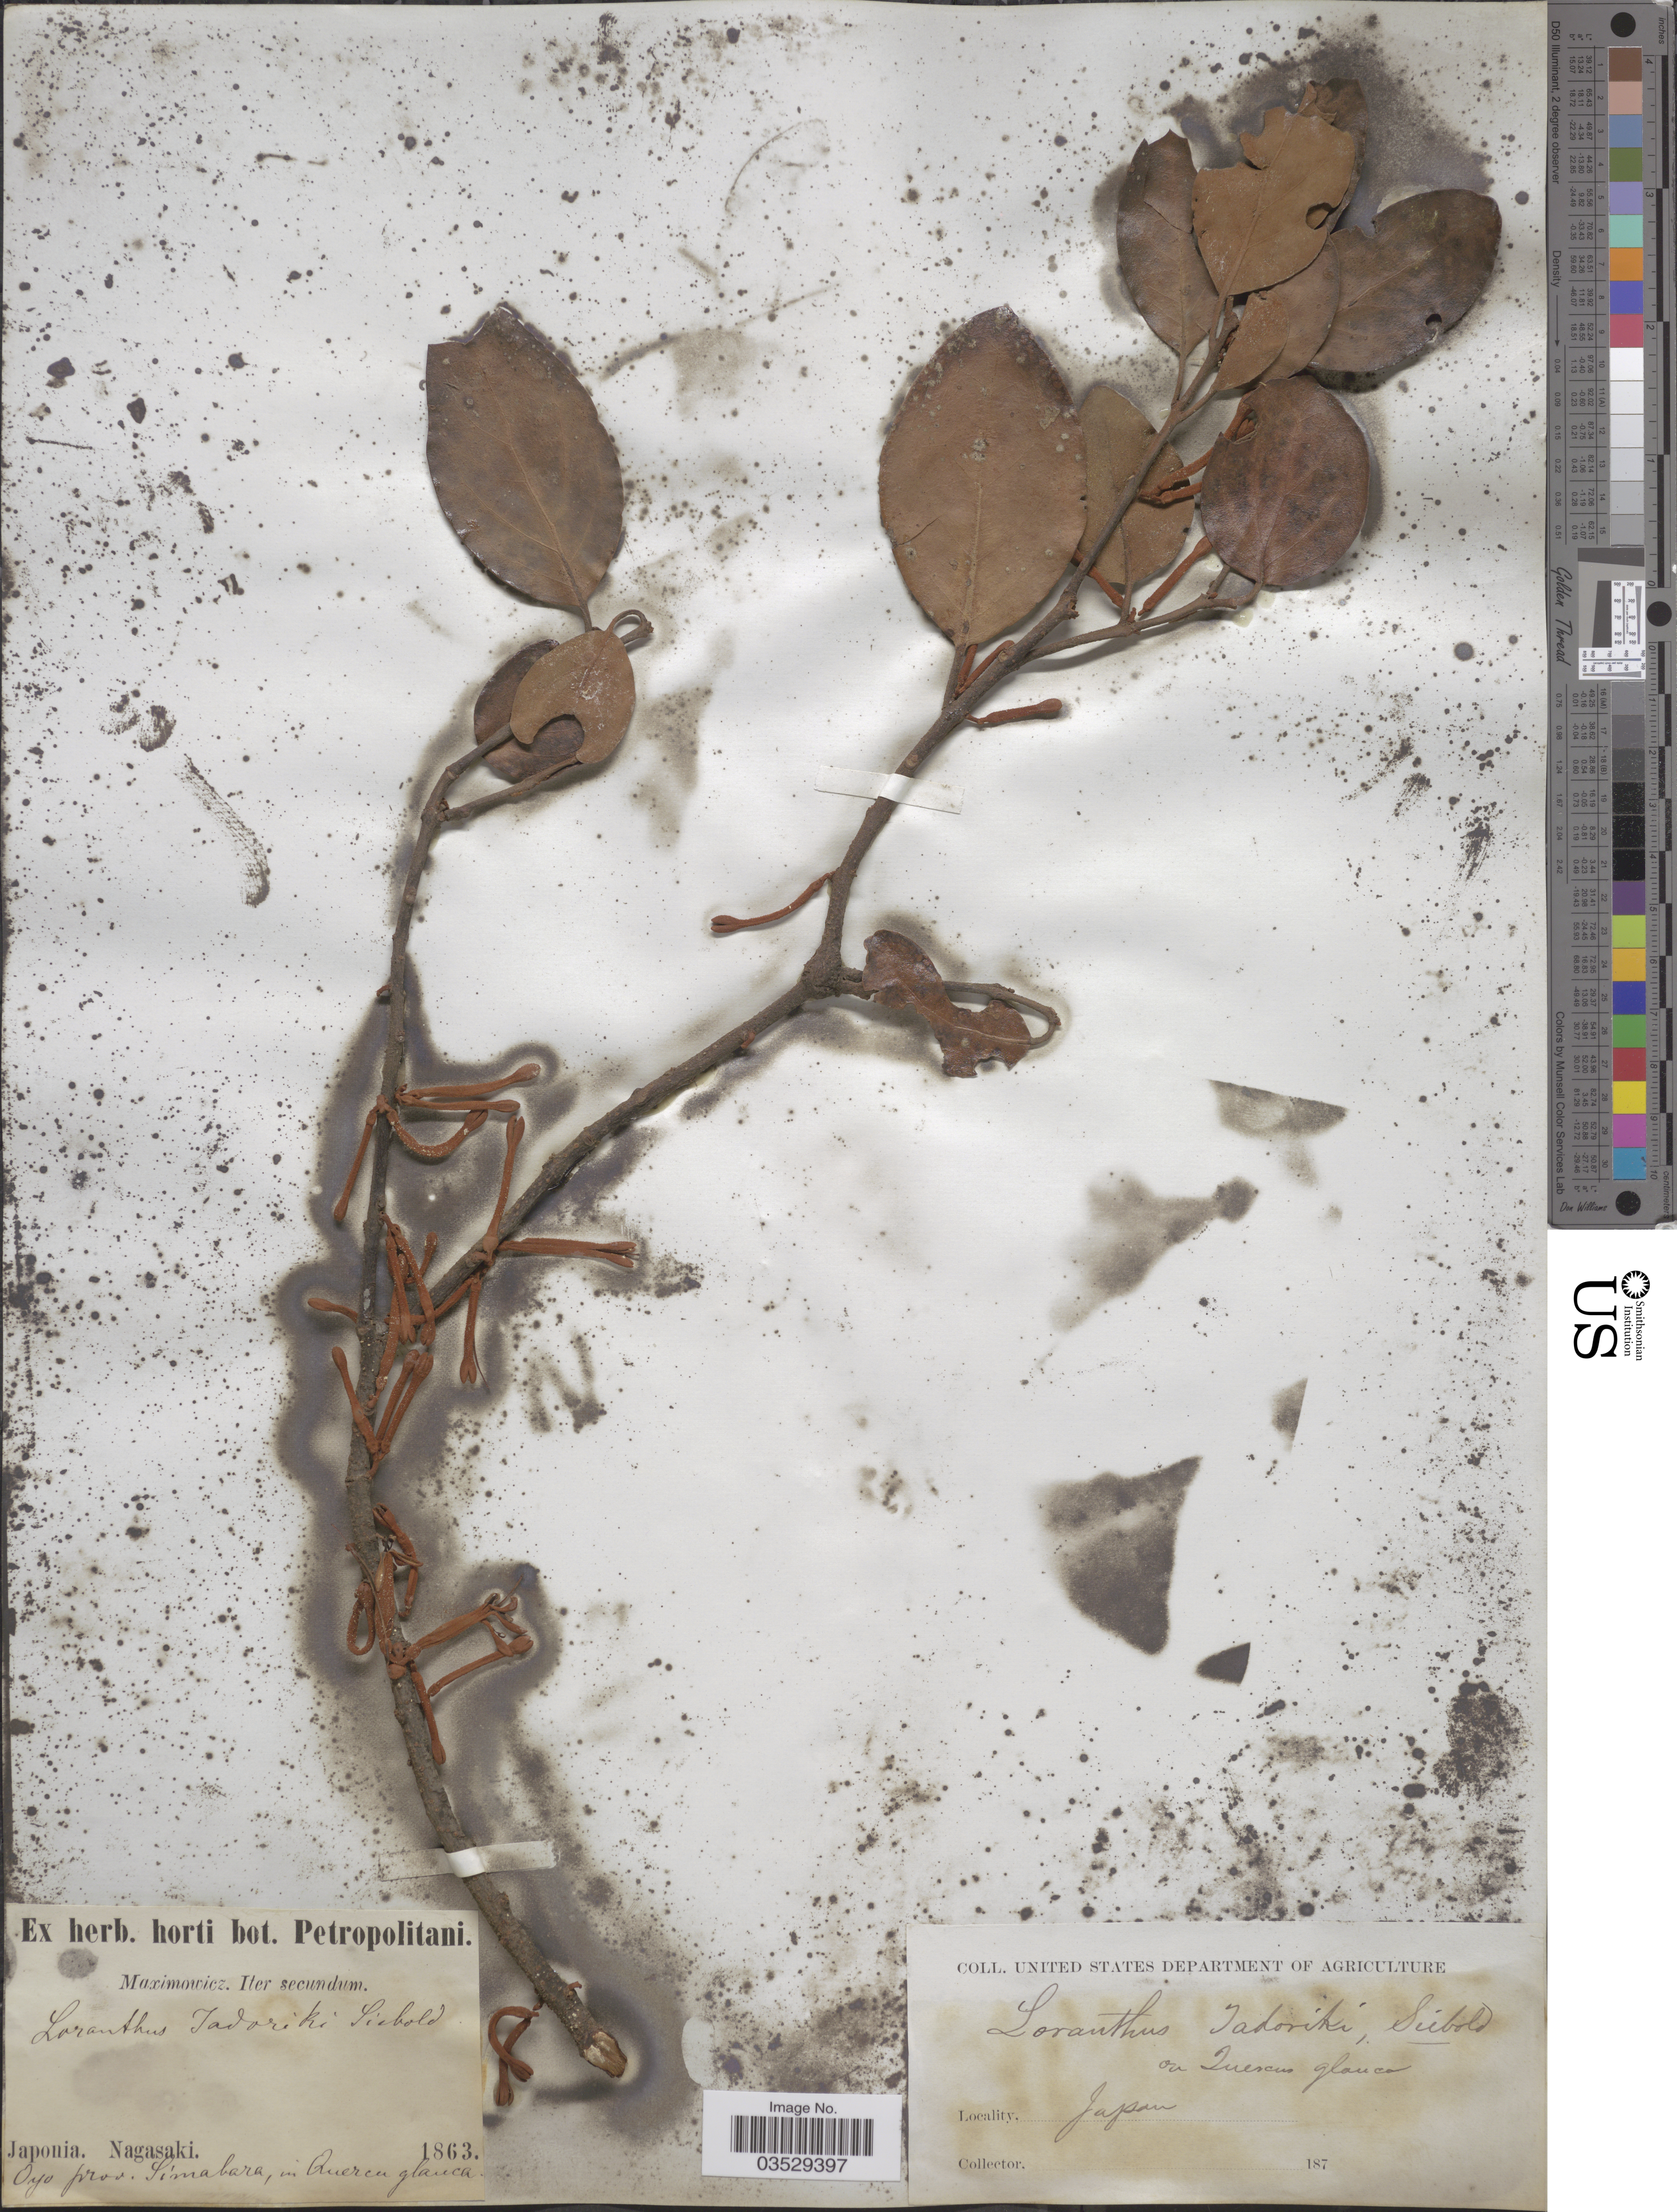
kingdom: Plantae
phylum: Tracheophyta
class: Magnoliopsida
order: Santalales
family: Loranthaceae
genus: Taxillus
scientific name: Taxillus yadoriki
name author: (Maxim.) Danser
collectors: Maximowicz, --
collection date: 1863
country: Japan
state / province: Nagasaki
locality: Oyo prov. Simabara, in Quercu glauca.